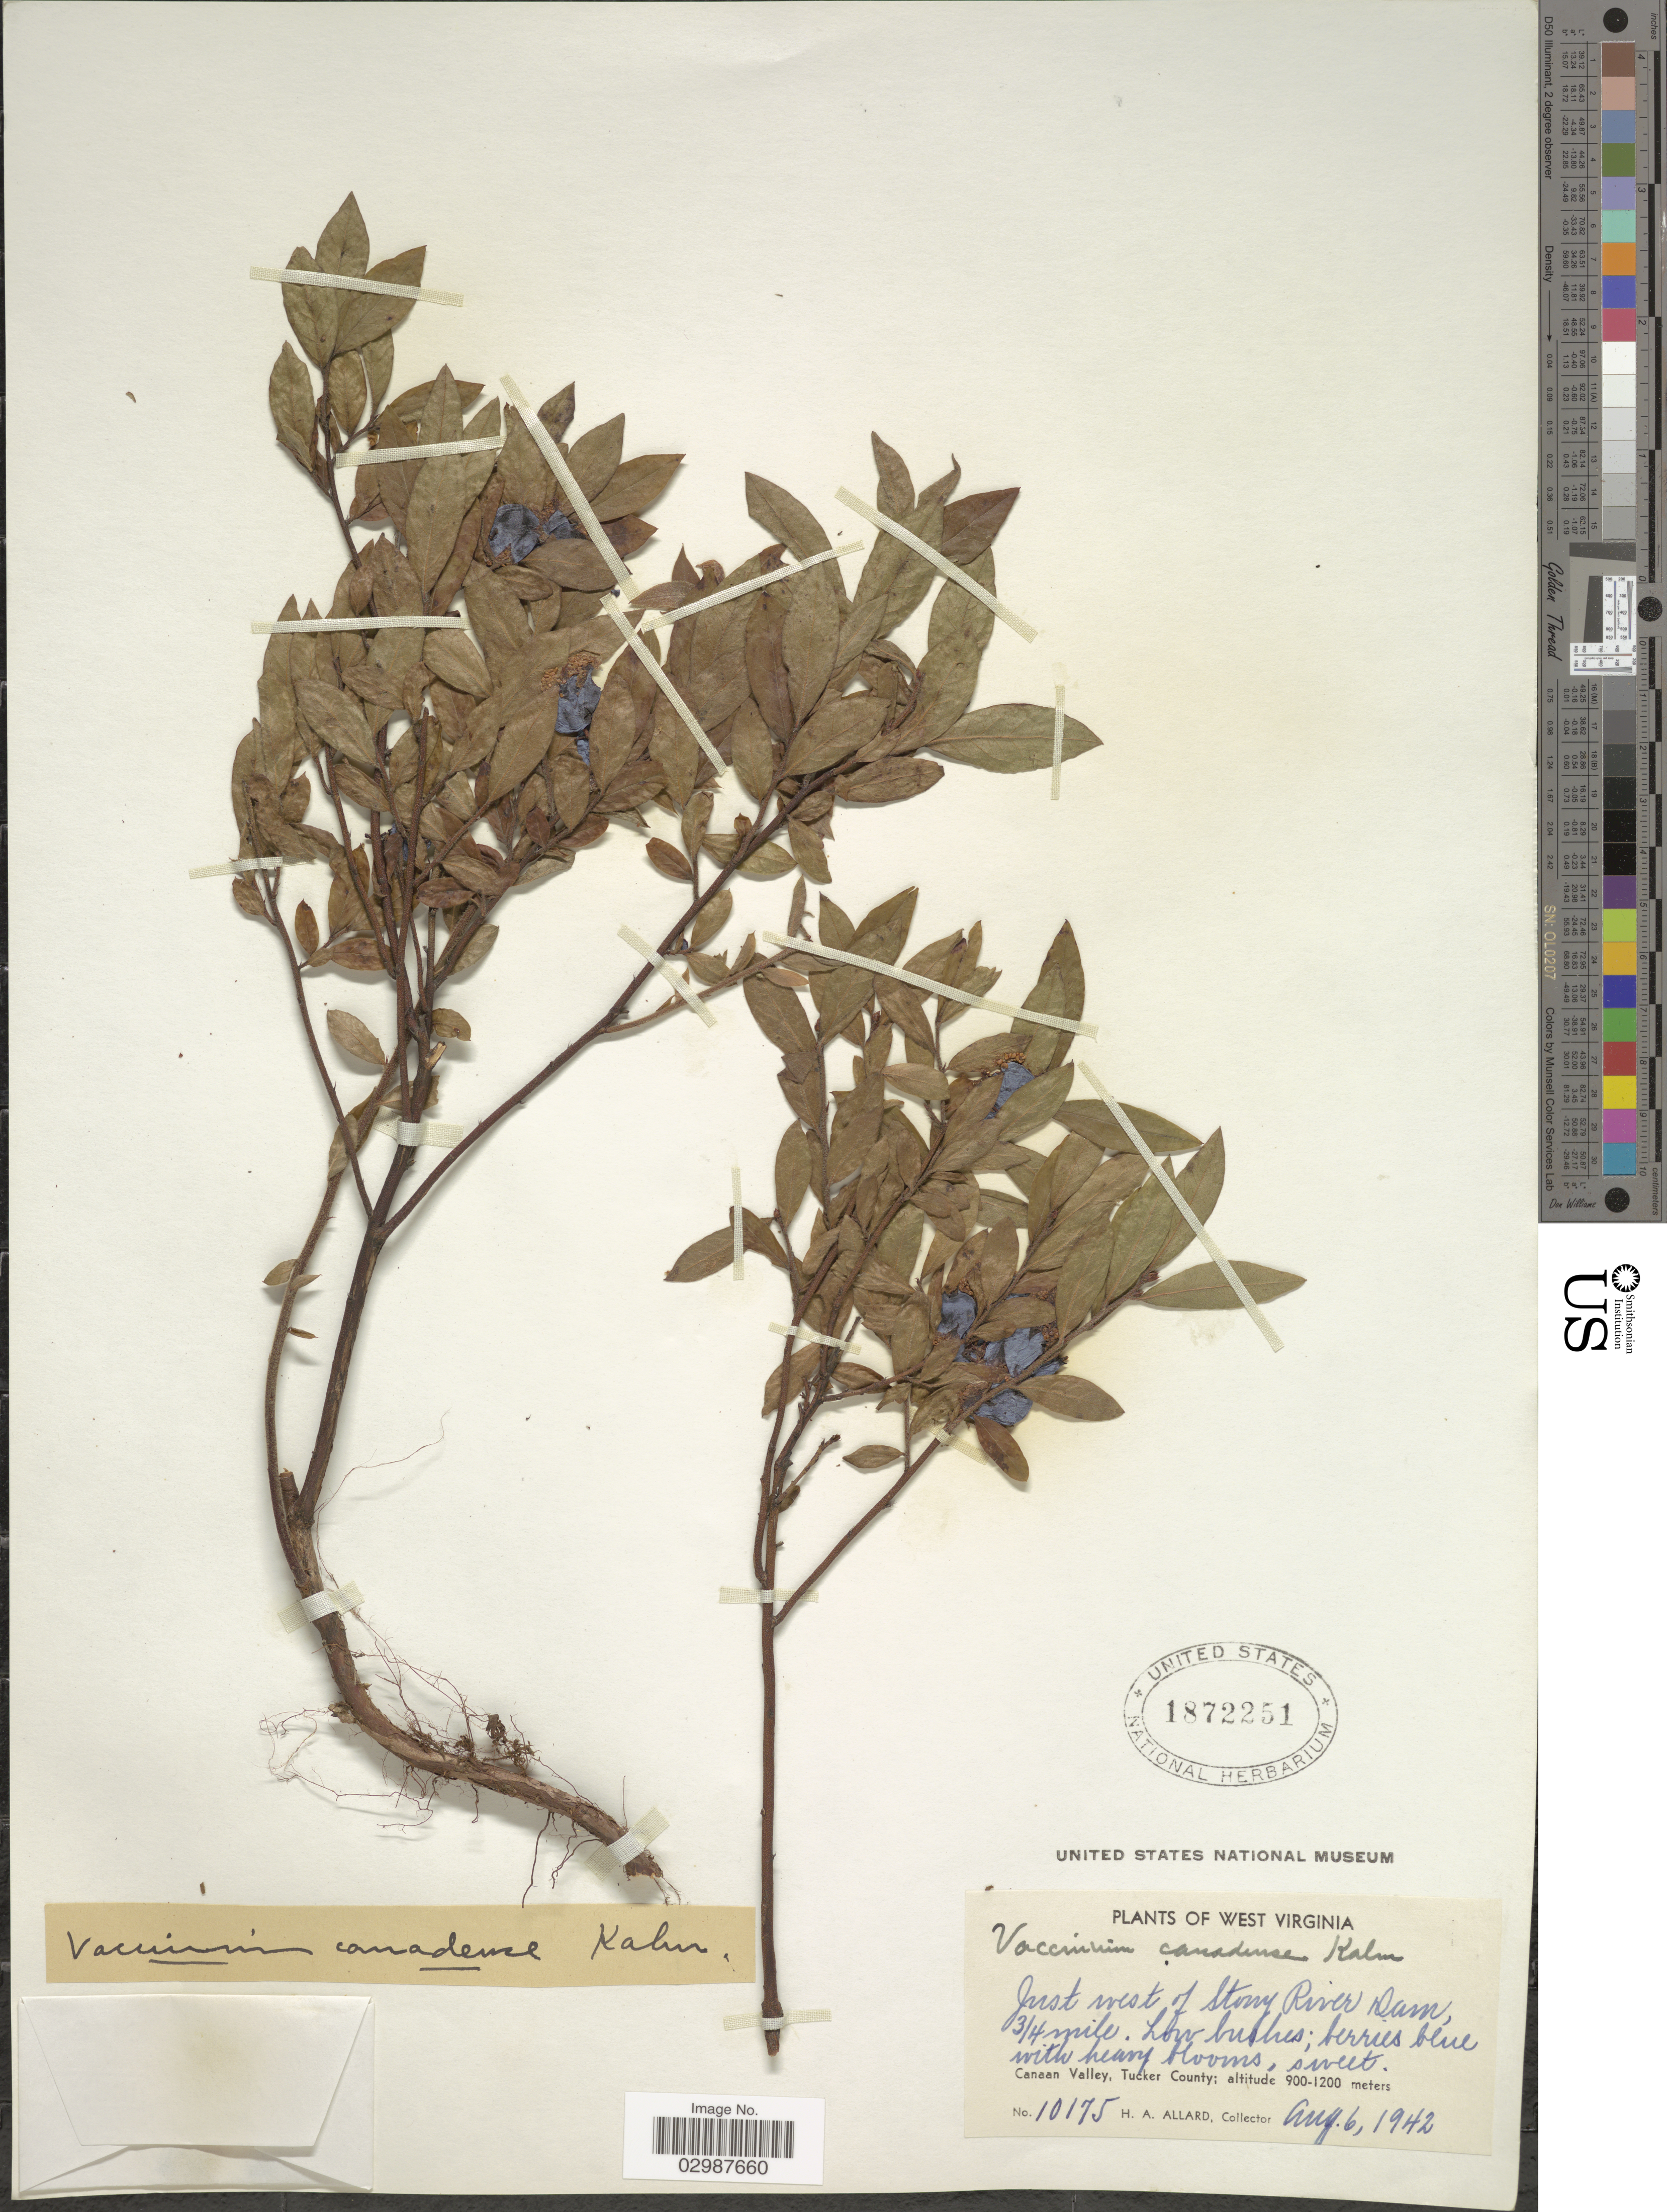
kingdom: Plantae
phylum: Tracheophyta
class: Magnoliopsida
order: Ericales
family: Ericaceae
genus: Vaccinium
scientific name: Vaccinium canadense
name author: Kalm ex Richardson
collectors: H. A. Allard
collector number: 10175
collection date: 1942-08-06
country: United States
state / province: West Virginia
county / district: Tucker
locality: Just west of Stony River Dam, 3/4 mile. Canaan Valley, Tucker County.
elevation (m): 900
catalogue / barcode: US 1872251